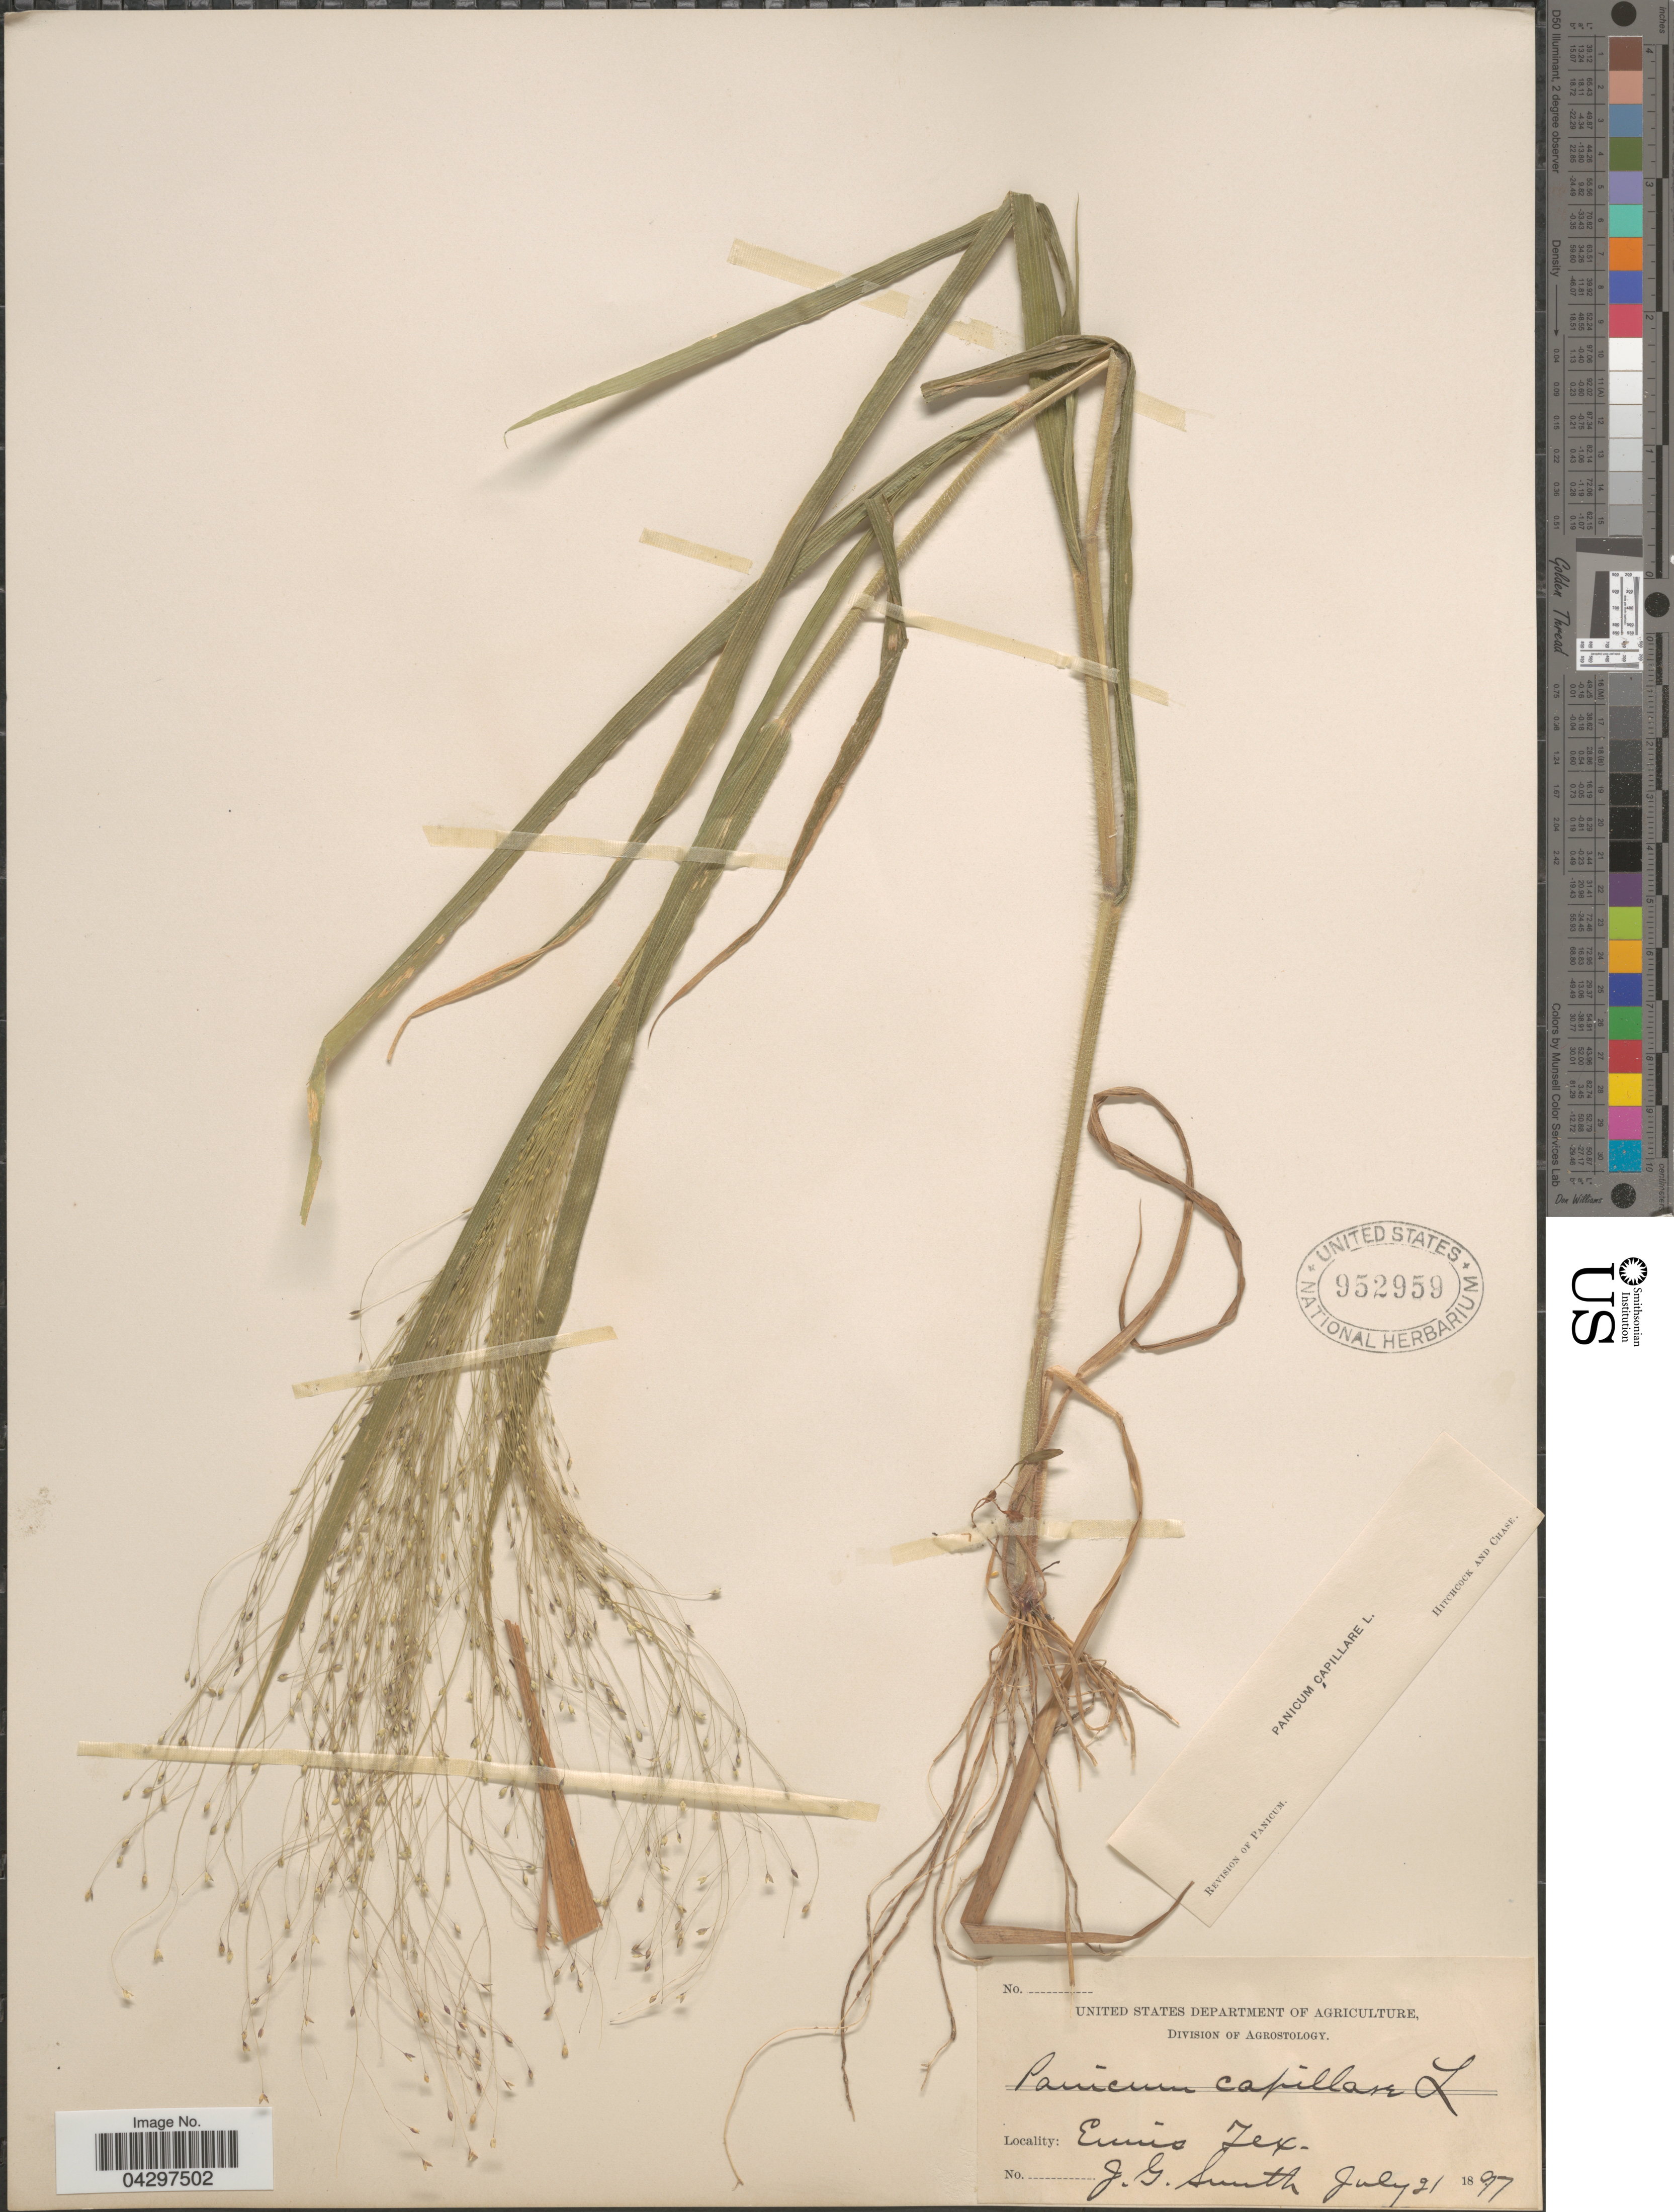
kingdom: Plantae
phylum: Tracheophyta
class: Liliopsida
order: Poales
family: Poaceae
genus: Panicum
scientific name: Panicum capillare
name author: L.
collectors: J. G. Smith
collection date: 1897-07-21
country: United States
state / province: Texas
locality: Ennis.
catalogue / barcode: US 952959